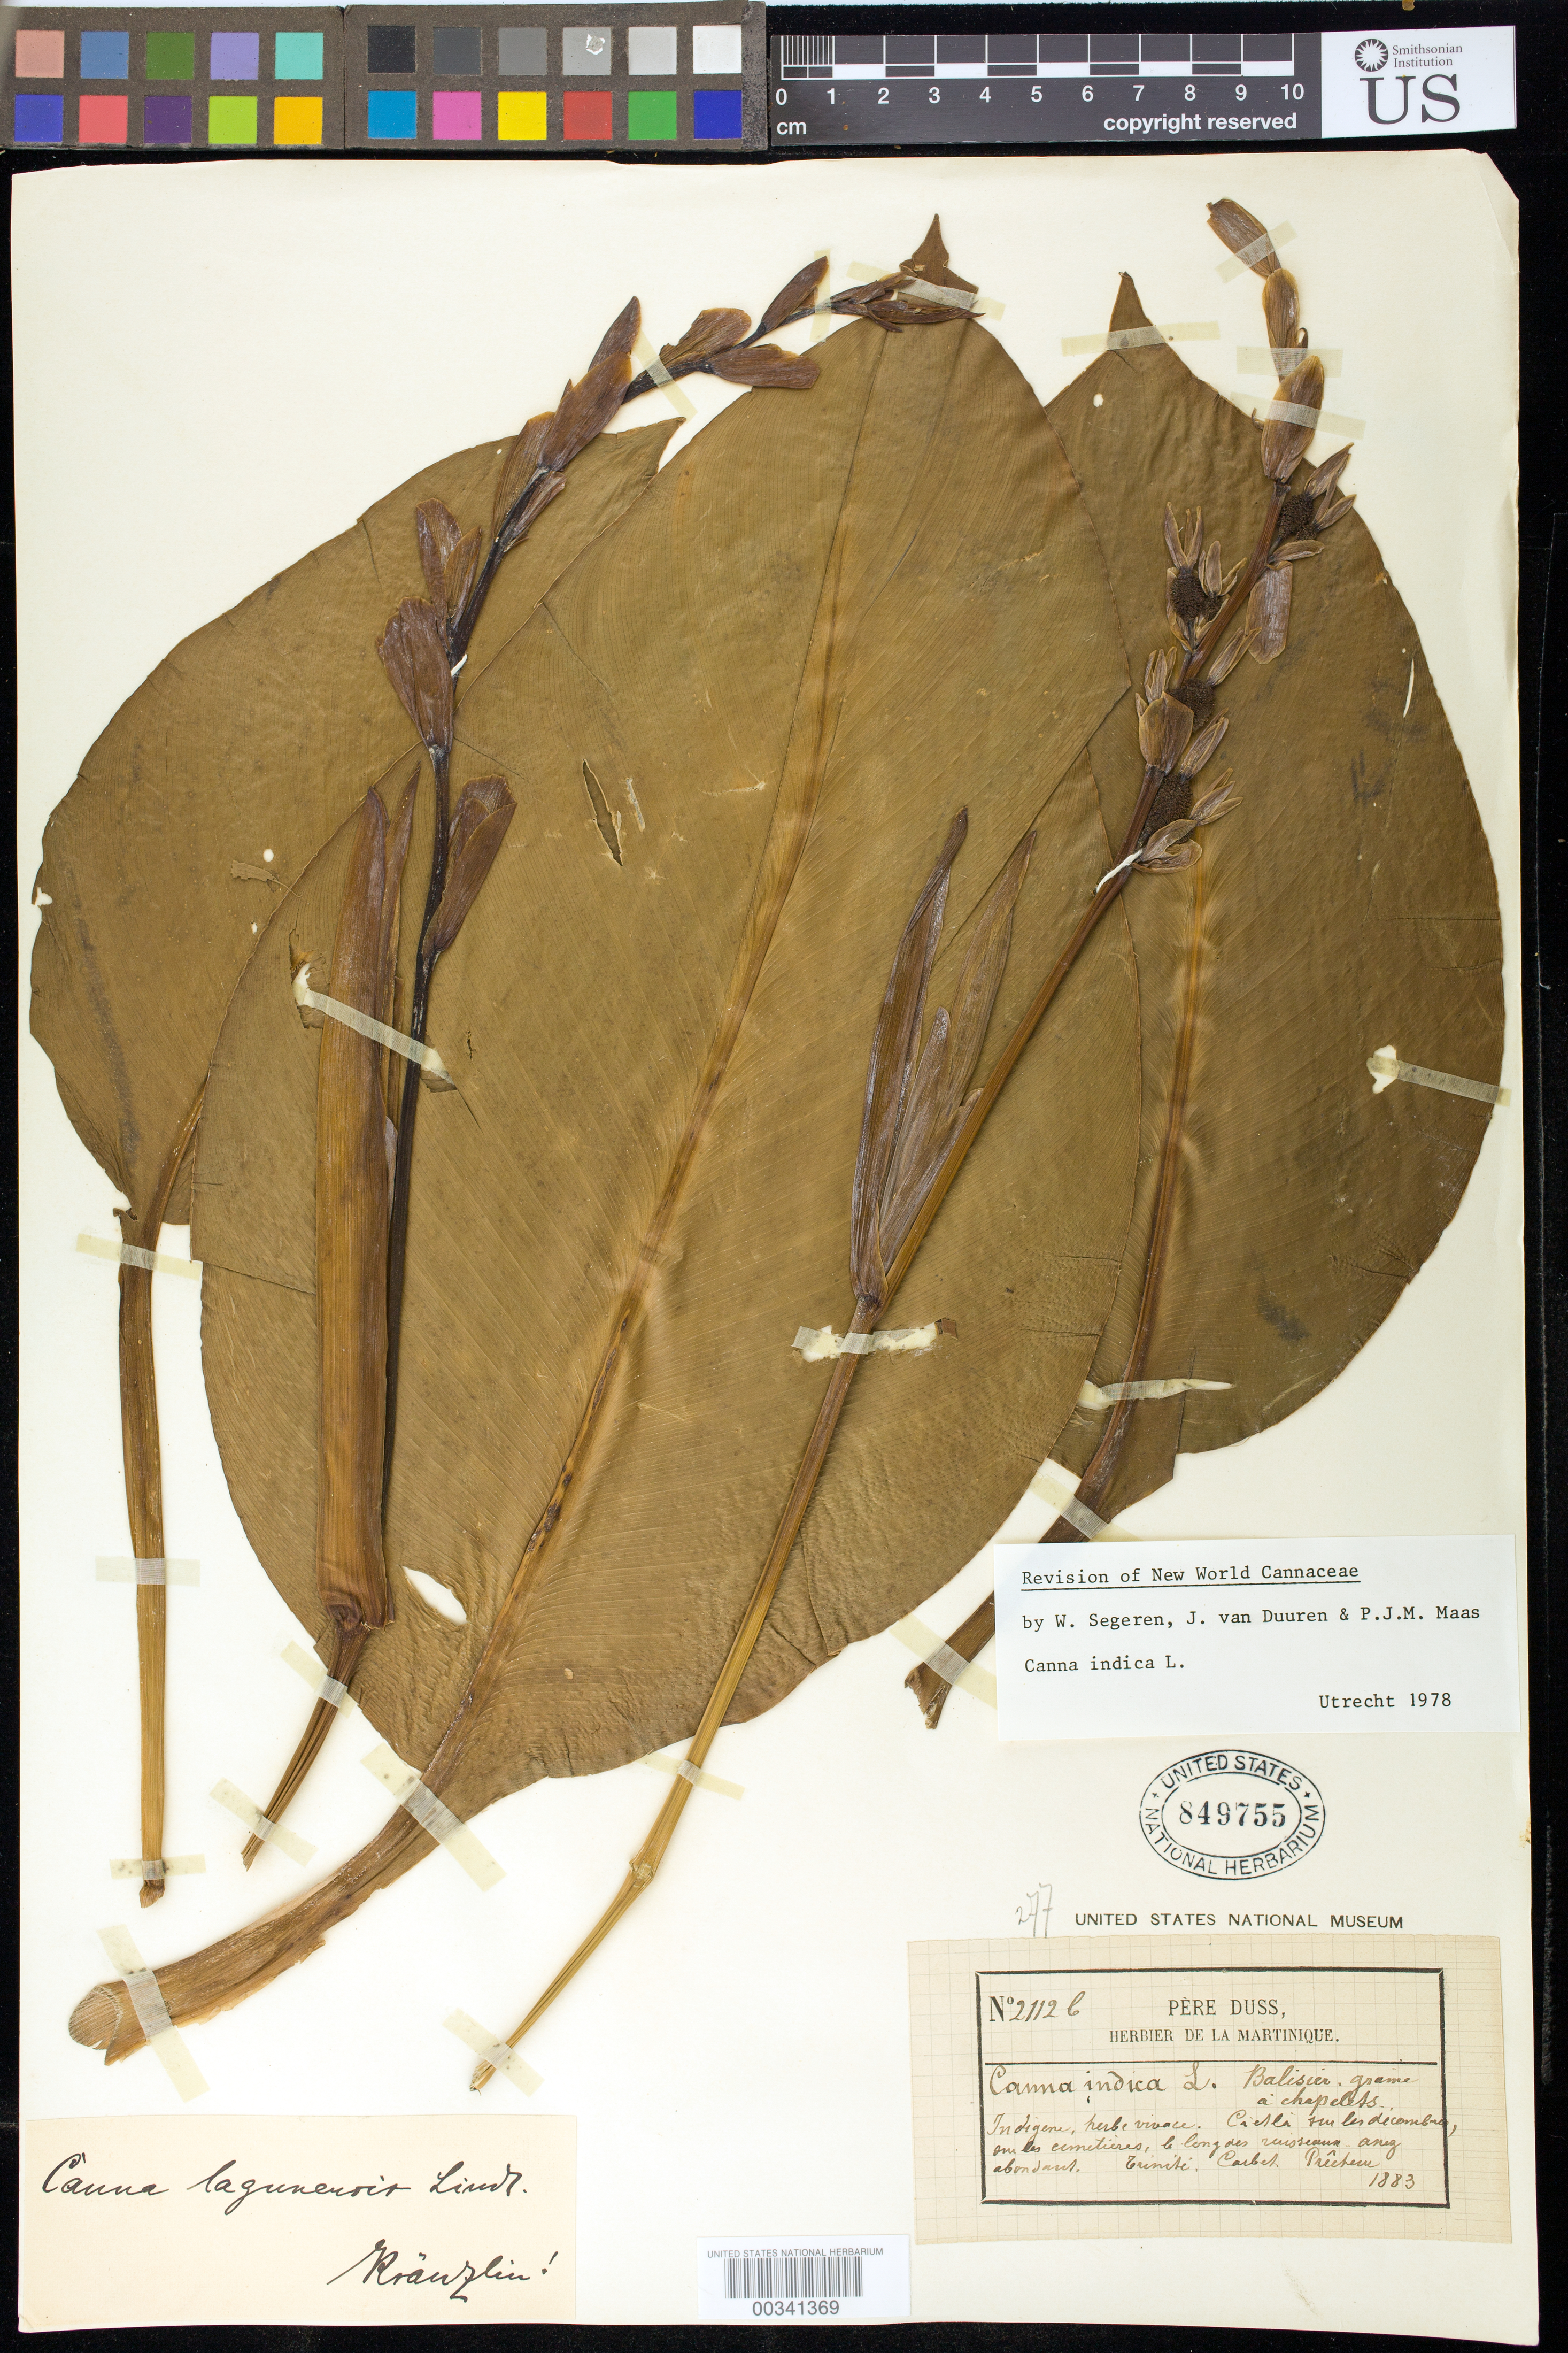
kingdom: Plantae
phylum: Tracheophyta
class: Liliopsida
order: Zingiberales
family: Cannaceae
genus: Canna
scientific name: Canna indica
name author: L.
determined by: Segeren, W.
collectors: Père Duss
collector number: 2112b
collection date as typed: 1883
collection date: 1883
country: Martinique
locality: Trinite, carbet, prechecu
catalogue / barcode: US 849755